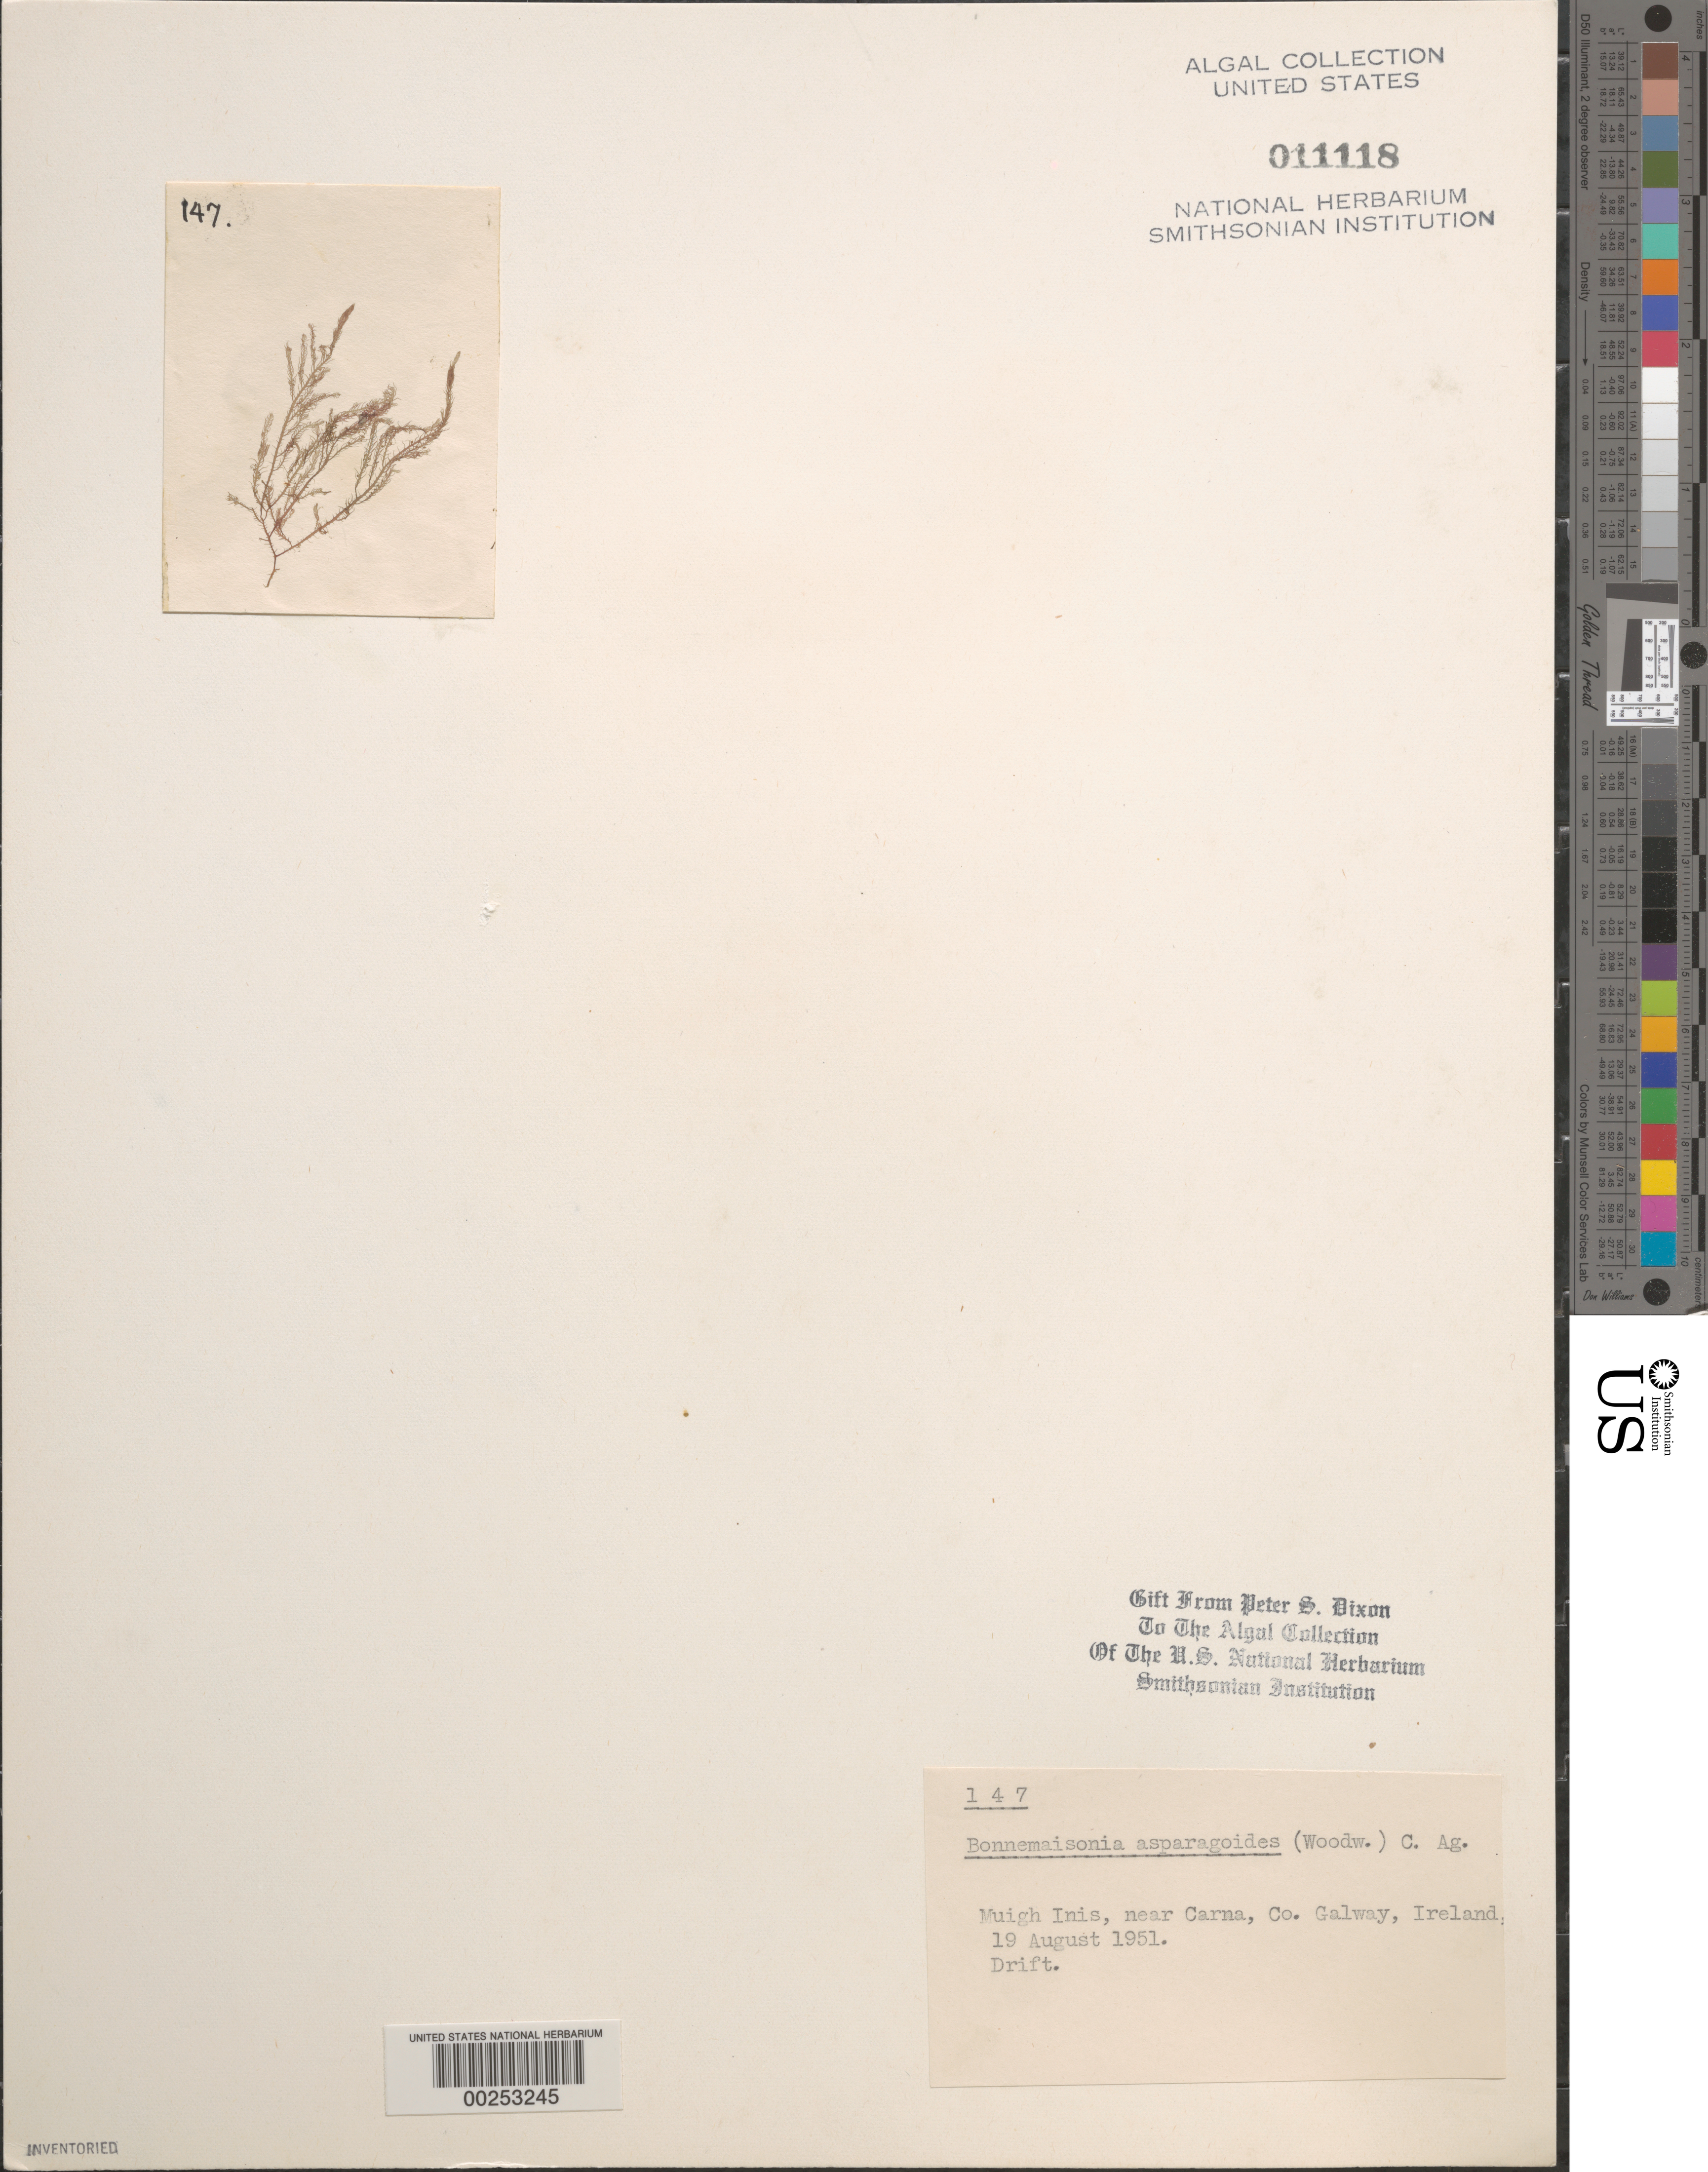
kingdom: Plantae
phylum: Rhodophyta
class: Florideophyceae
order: Bonnemaisoniales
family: Bonnemaisoniaceae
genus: Bonnemaisonia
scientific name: Bonnemaisonia asparagoides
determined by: Dixon, P. S.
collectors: P. S. Dixon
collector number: PSD 147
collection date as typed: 19 Aug 1951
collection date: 1951-08-19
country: Ireland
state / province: Connaught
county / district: Galway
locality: Muigh Inis, near Carna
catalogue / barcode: US 11118